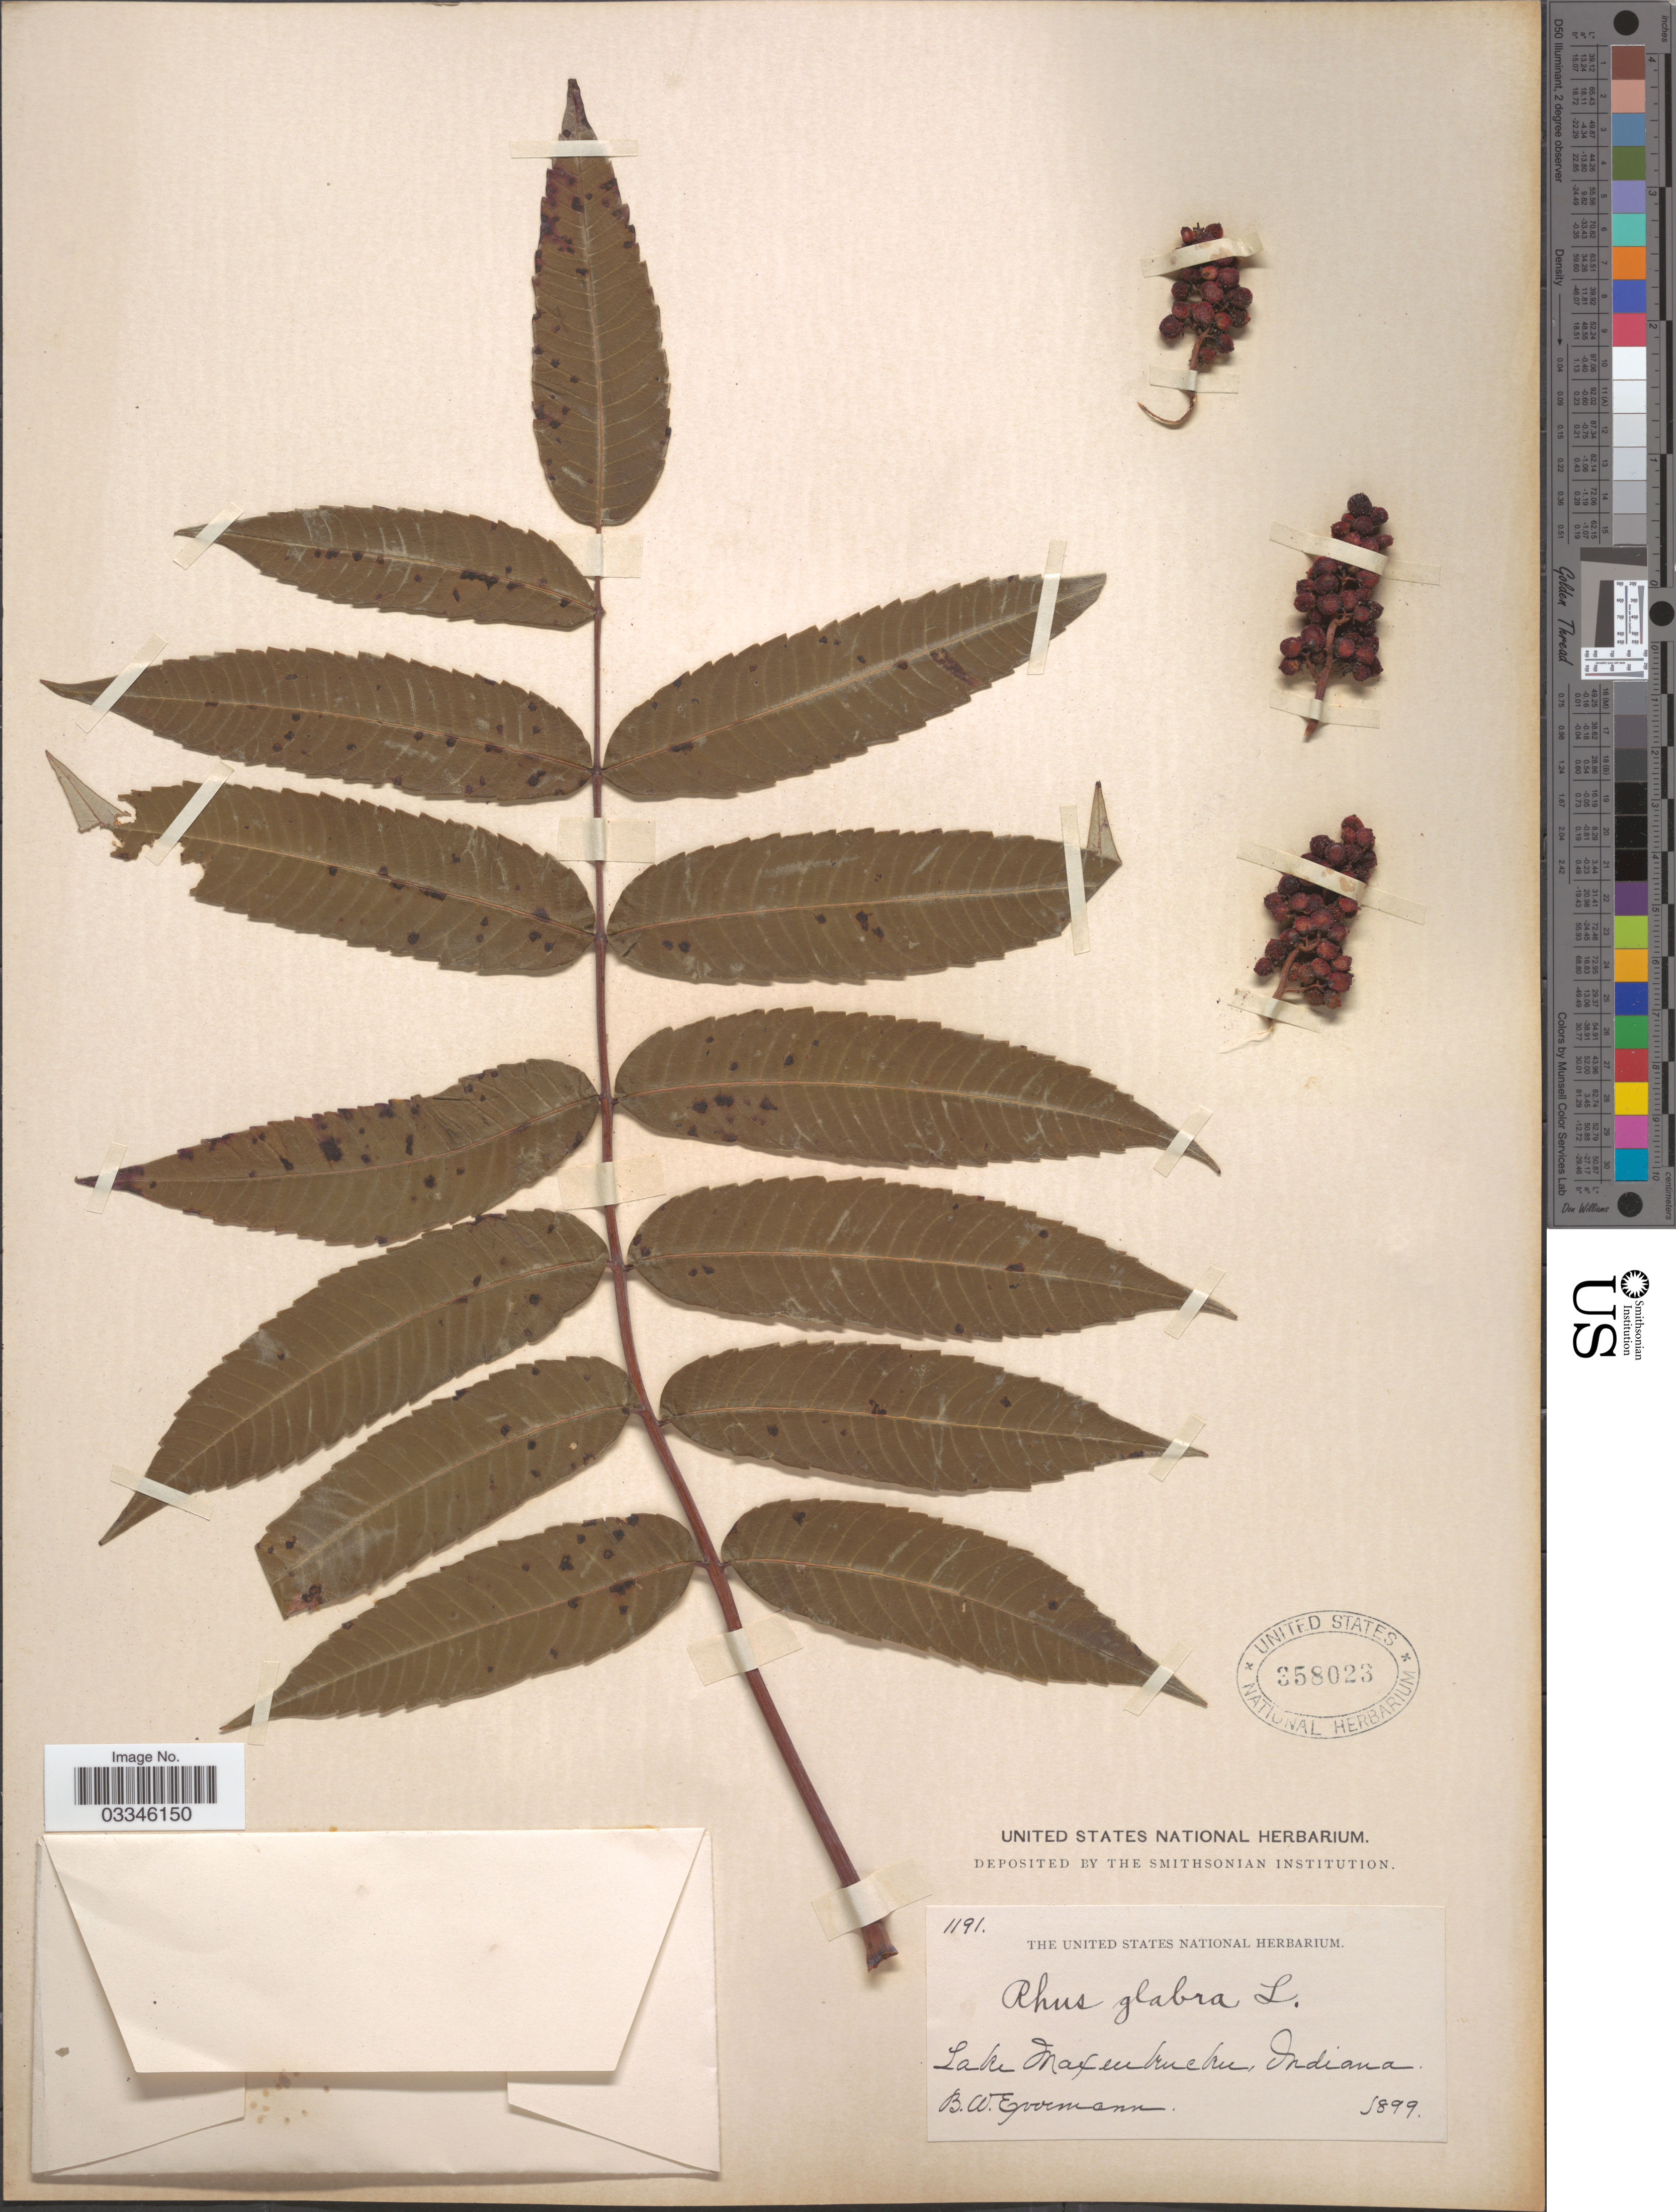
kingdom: Plantae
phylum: Tracheophyta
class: Magnoliopsida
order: Sapindales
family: Anacardiaceae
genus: Rhus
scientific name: Rhus glabra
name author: L.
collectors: B. W. Evermann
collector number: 1191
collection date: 1899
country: United States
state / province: Indiana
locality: Lake Maxinkuckee.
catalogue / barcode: US 358023